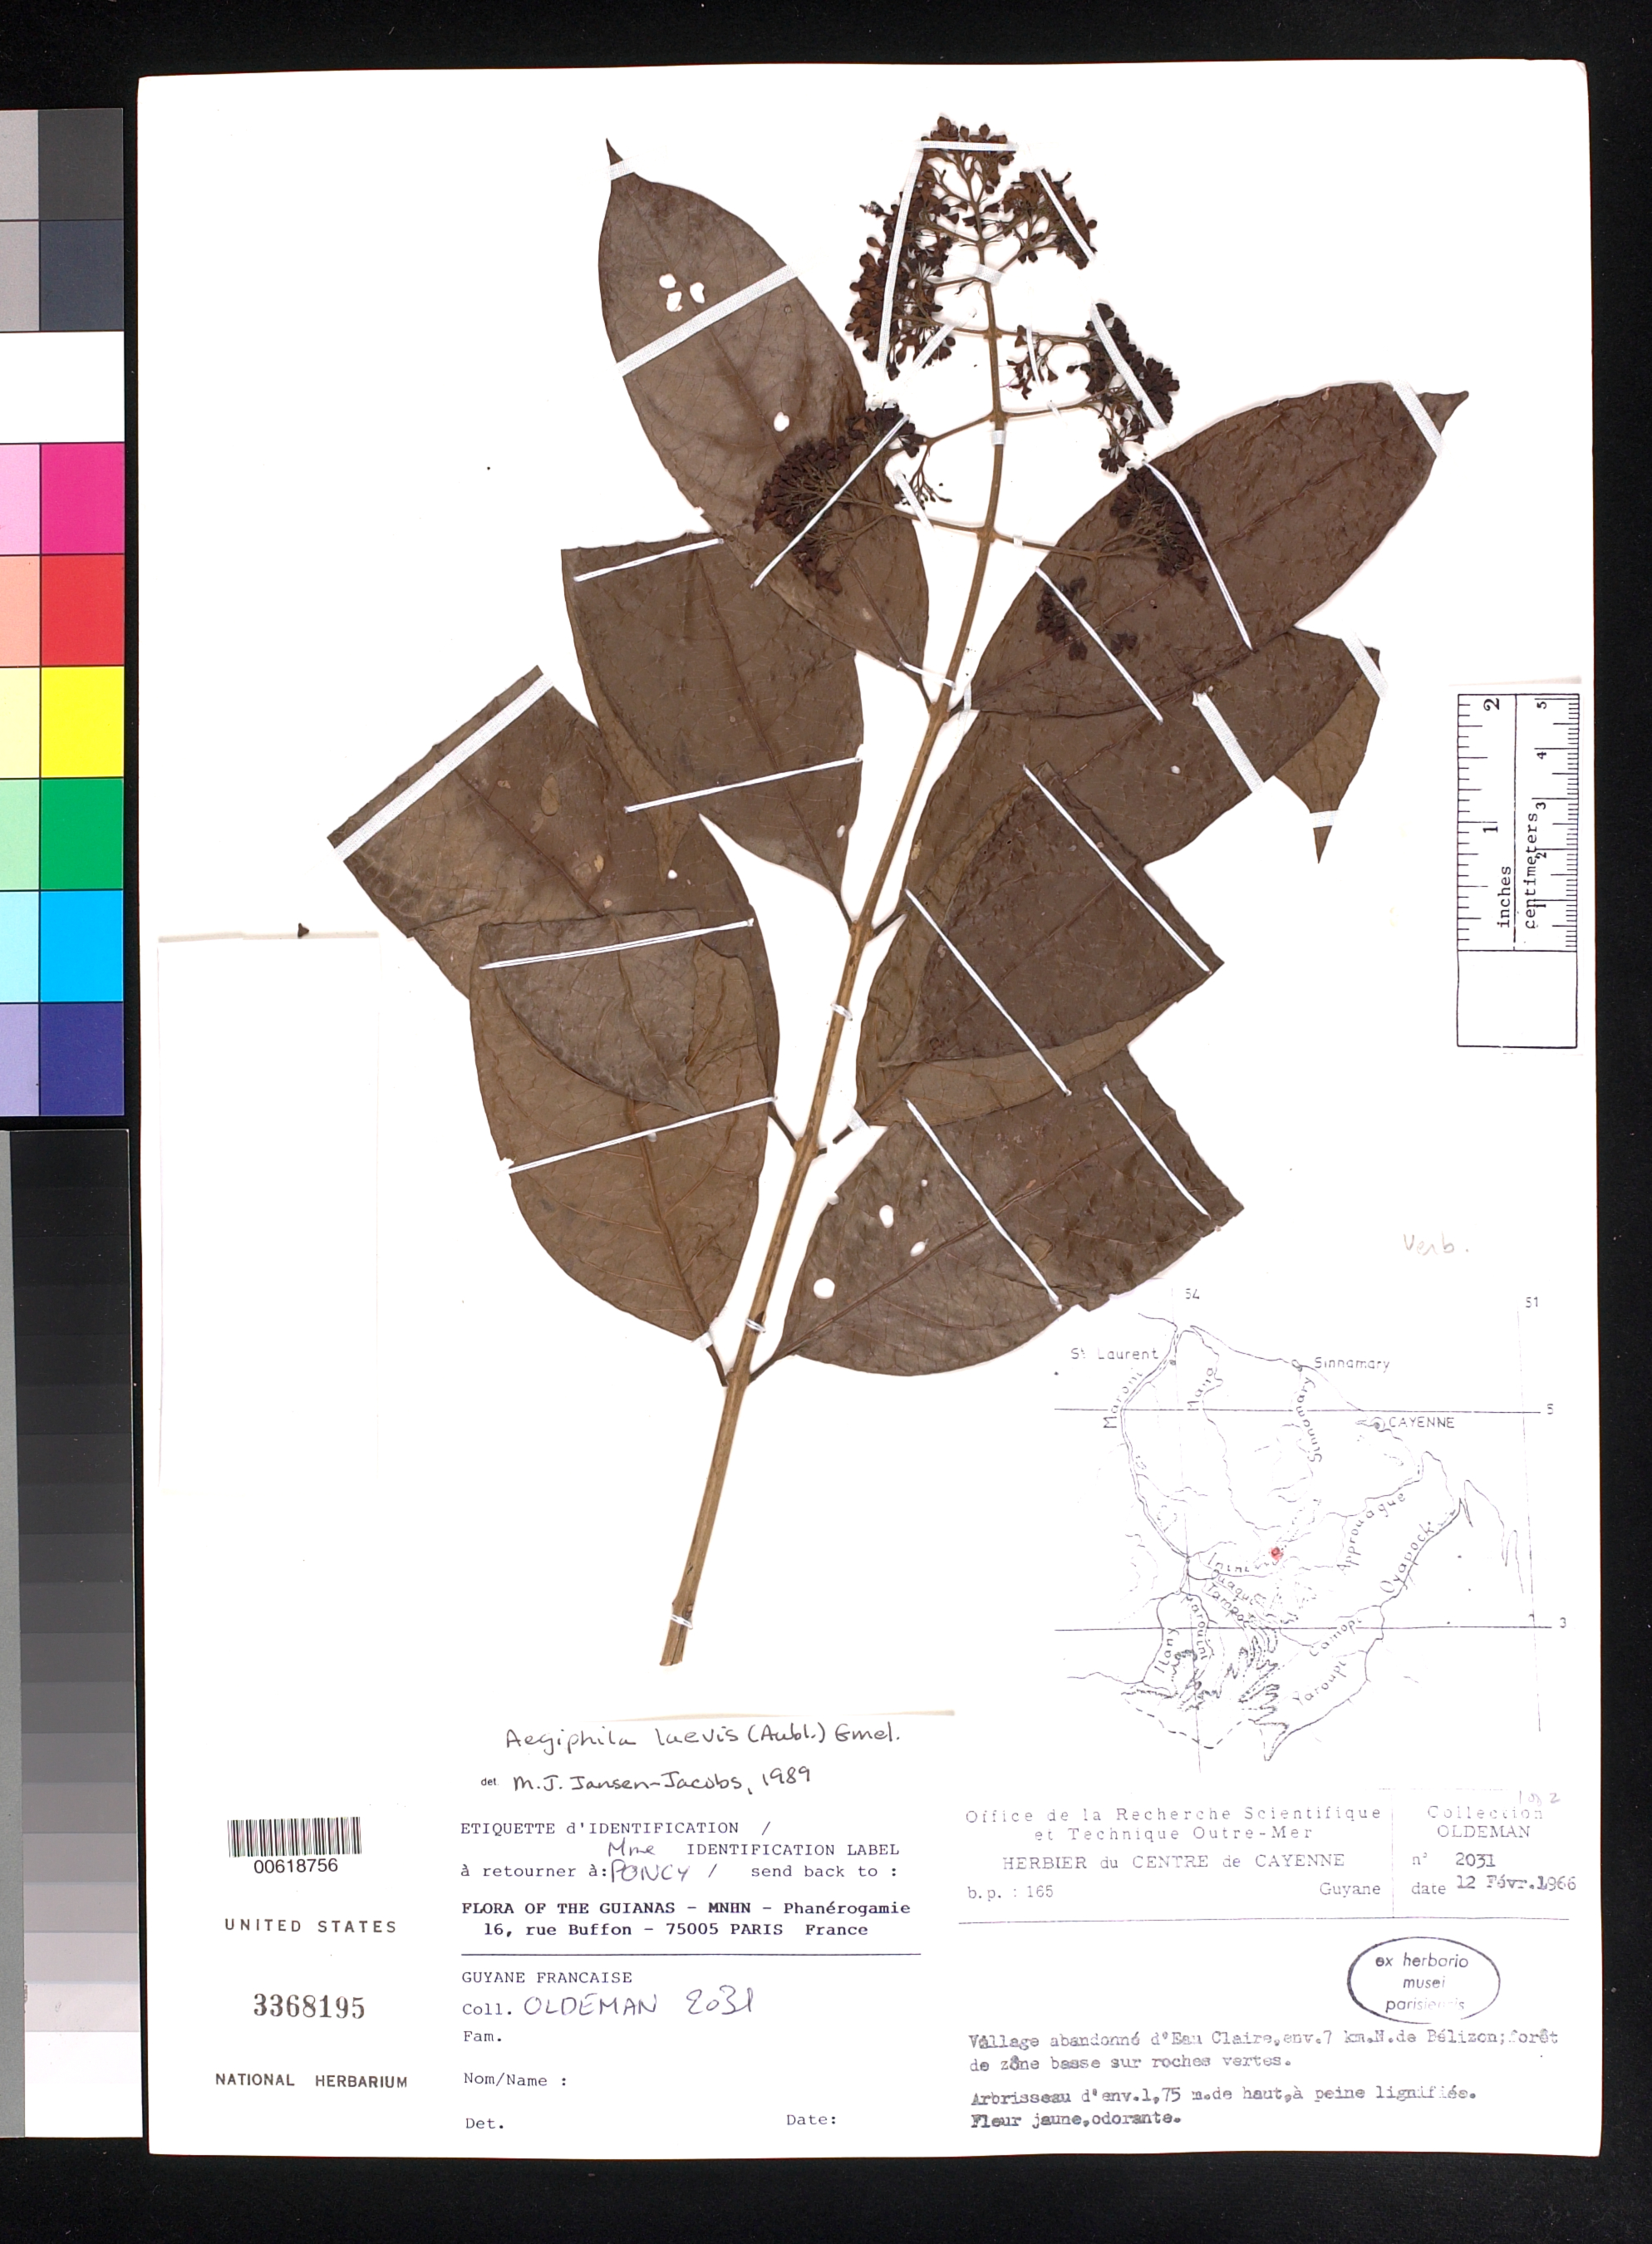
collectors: R. Oldeman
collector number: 2031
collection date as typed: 12-Feb-66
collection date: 1966-02-12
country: French Guiana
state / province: Saint-Laurent-du-Maroni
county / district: Saül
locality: Village abandonné d'Eau Claire, env. 7 km N de Saül, Lieu-Dit Eau Claire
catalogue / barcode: US 3368195